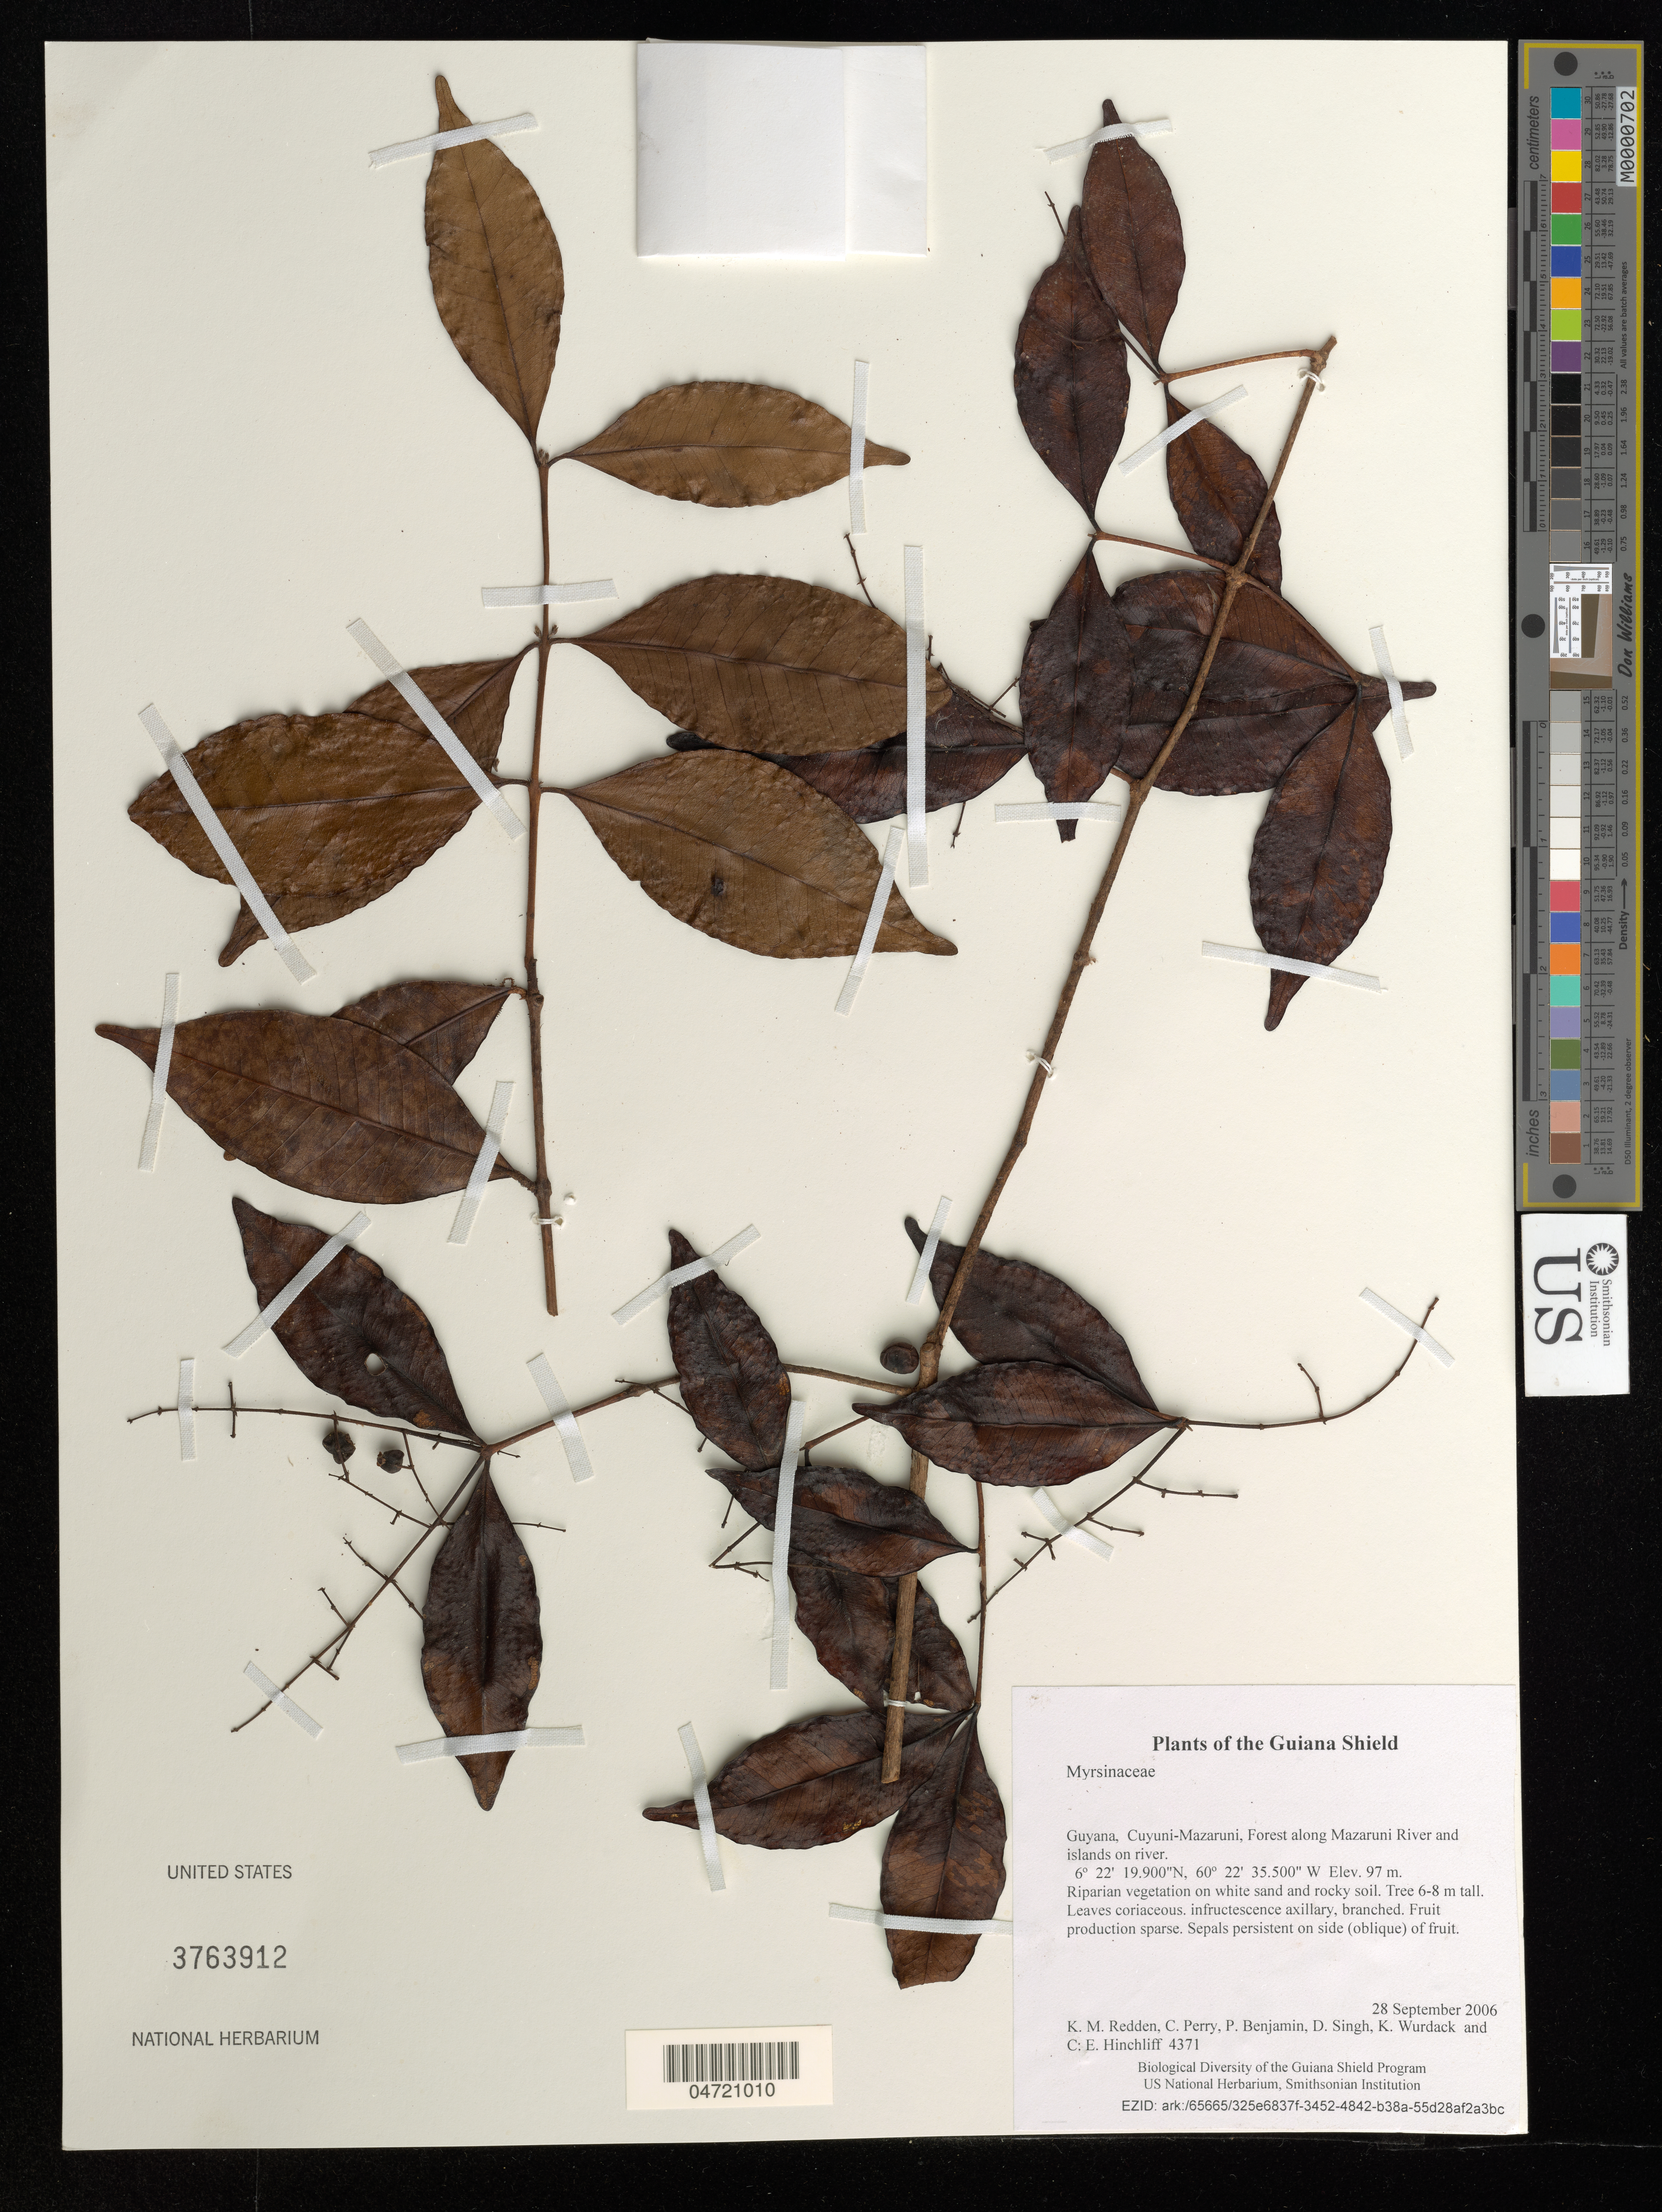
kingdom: Plantae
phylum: Tracheophyta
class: Magnoliopsida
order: Myrtales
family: Myrtaceae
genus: Eugenia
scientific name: Eugenia sp.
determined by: Pipoly, J. J.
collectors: K. M. Redden, C. Perry, P. Benjamin, D. Singh, K. Wurdack & C. E. Hinchliff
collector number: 4371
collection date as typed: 28 September 2006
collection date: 2006-09-28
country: Guyana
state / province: Cuyuni-Mazaruni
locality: Forest along Mazaruni River and islands on river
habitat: Riparian vegetation on white sand and rocky soil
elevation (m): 97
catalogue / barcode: US 3763912